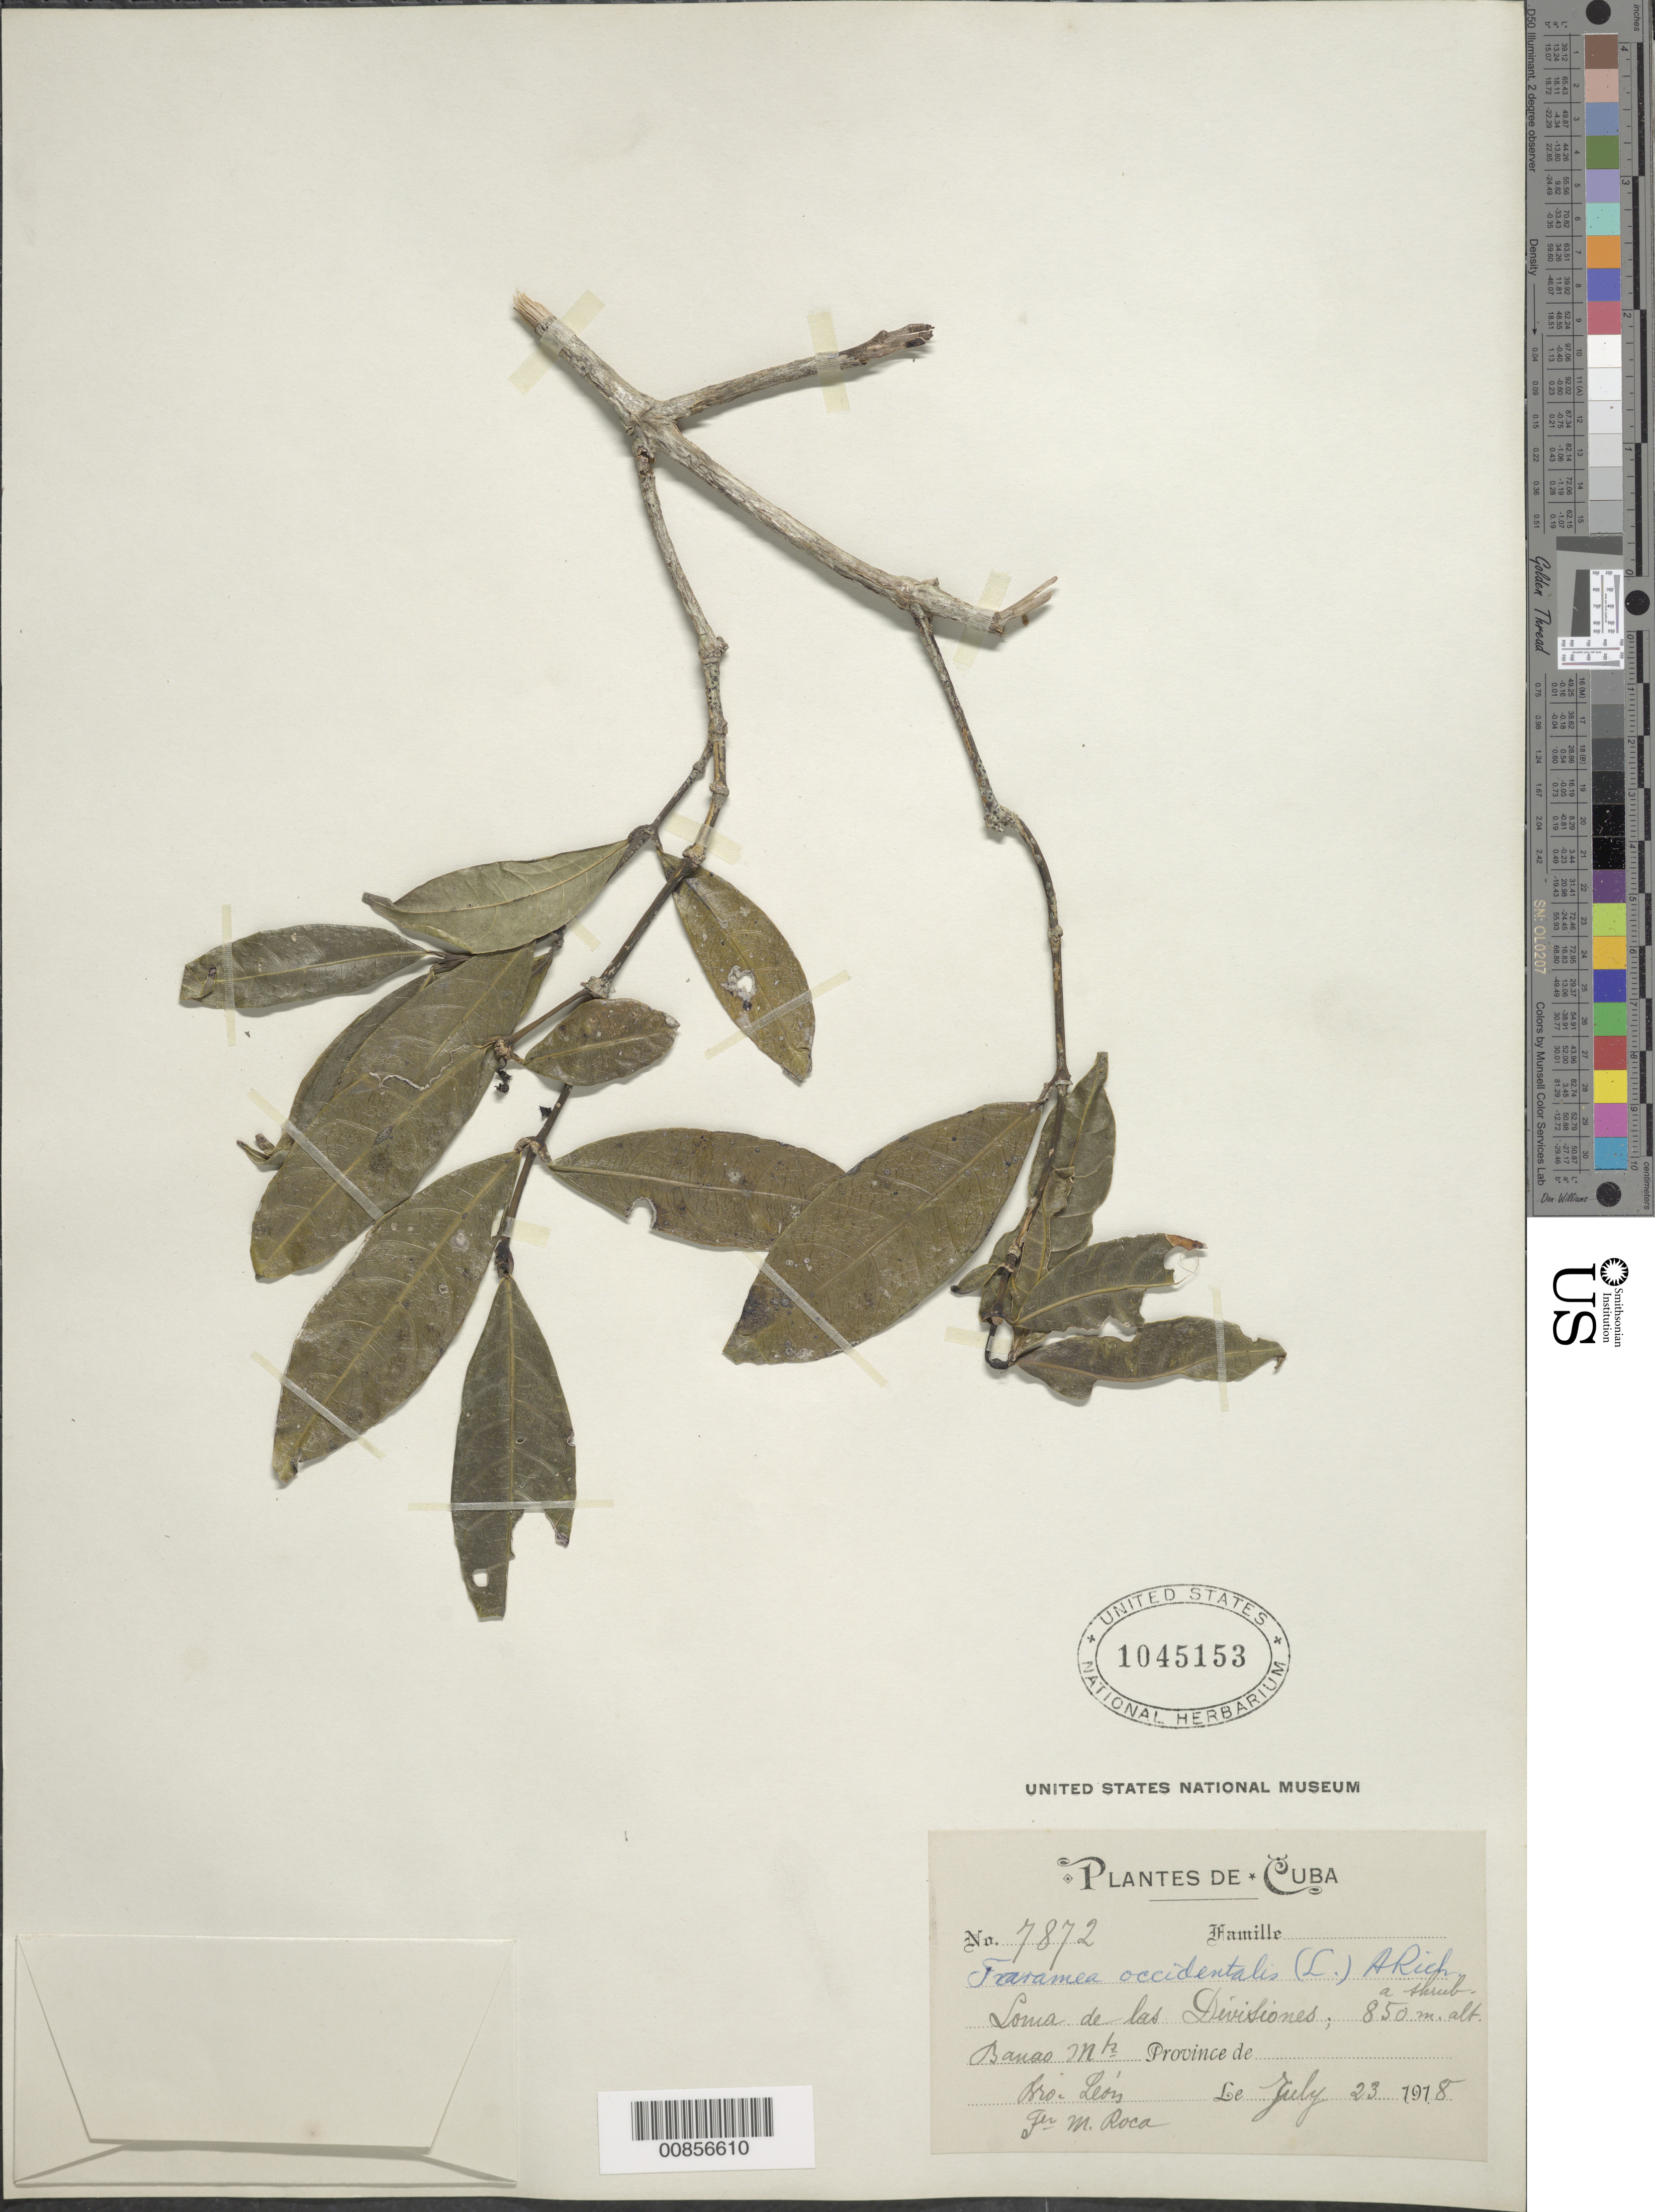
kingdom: Plantae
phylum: Tracheophyta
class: Magnoliopsida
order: Gentianales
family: Rubiaceae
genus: Faramea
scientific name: Faramea occidentalis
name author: (L.) A. Rich.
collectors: Bro. León & M. Roca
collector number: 7872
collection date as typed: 23 Jul 1918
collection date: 1918-07-23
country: Cuba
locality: Loma de las Divisiones. Banas Mts.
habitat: Montane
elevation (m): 850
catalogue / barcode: US 1045153